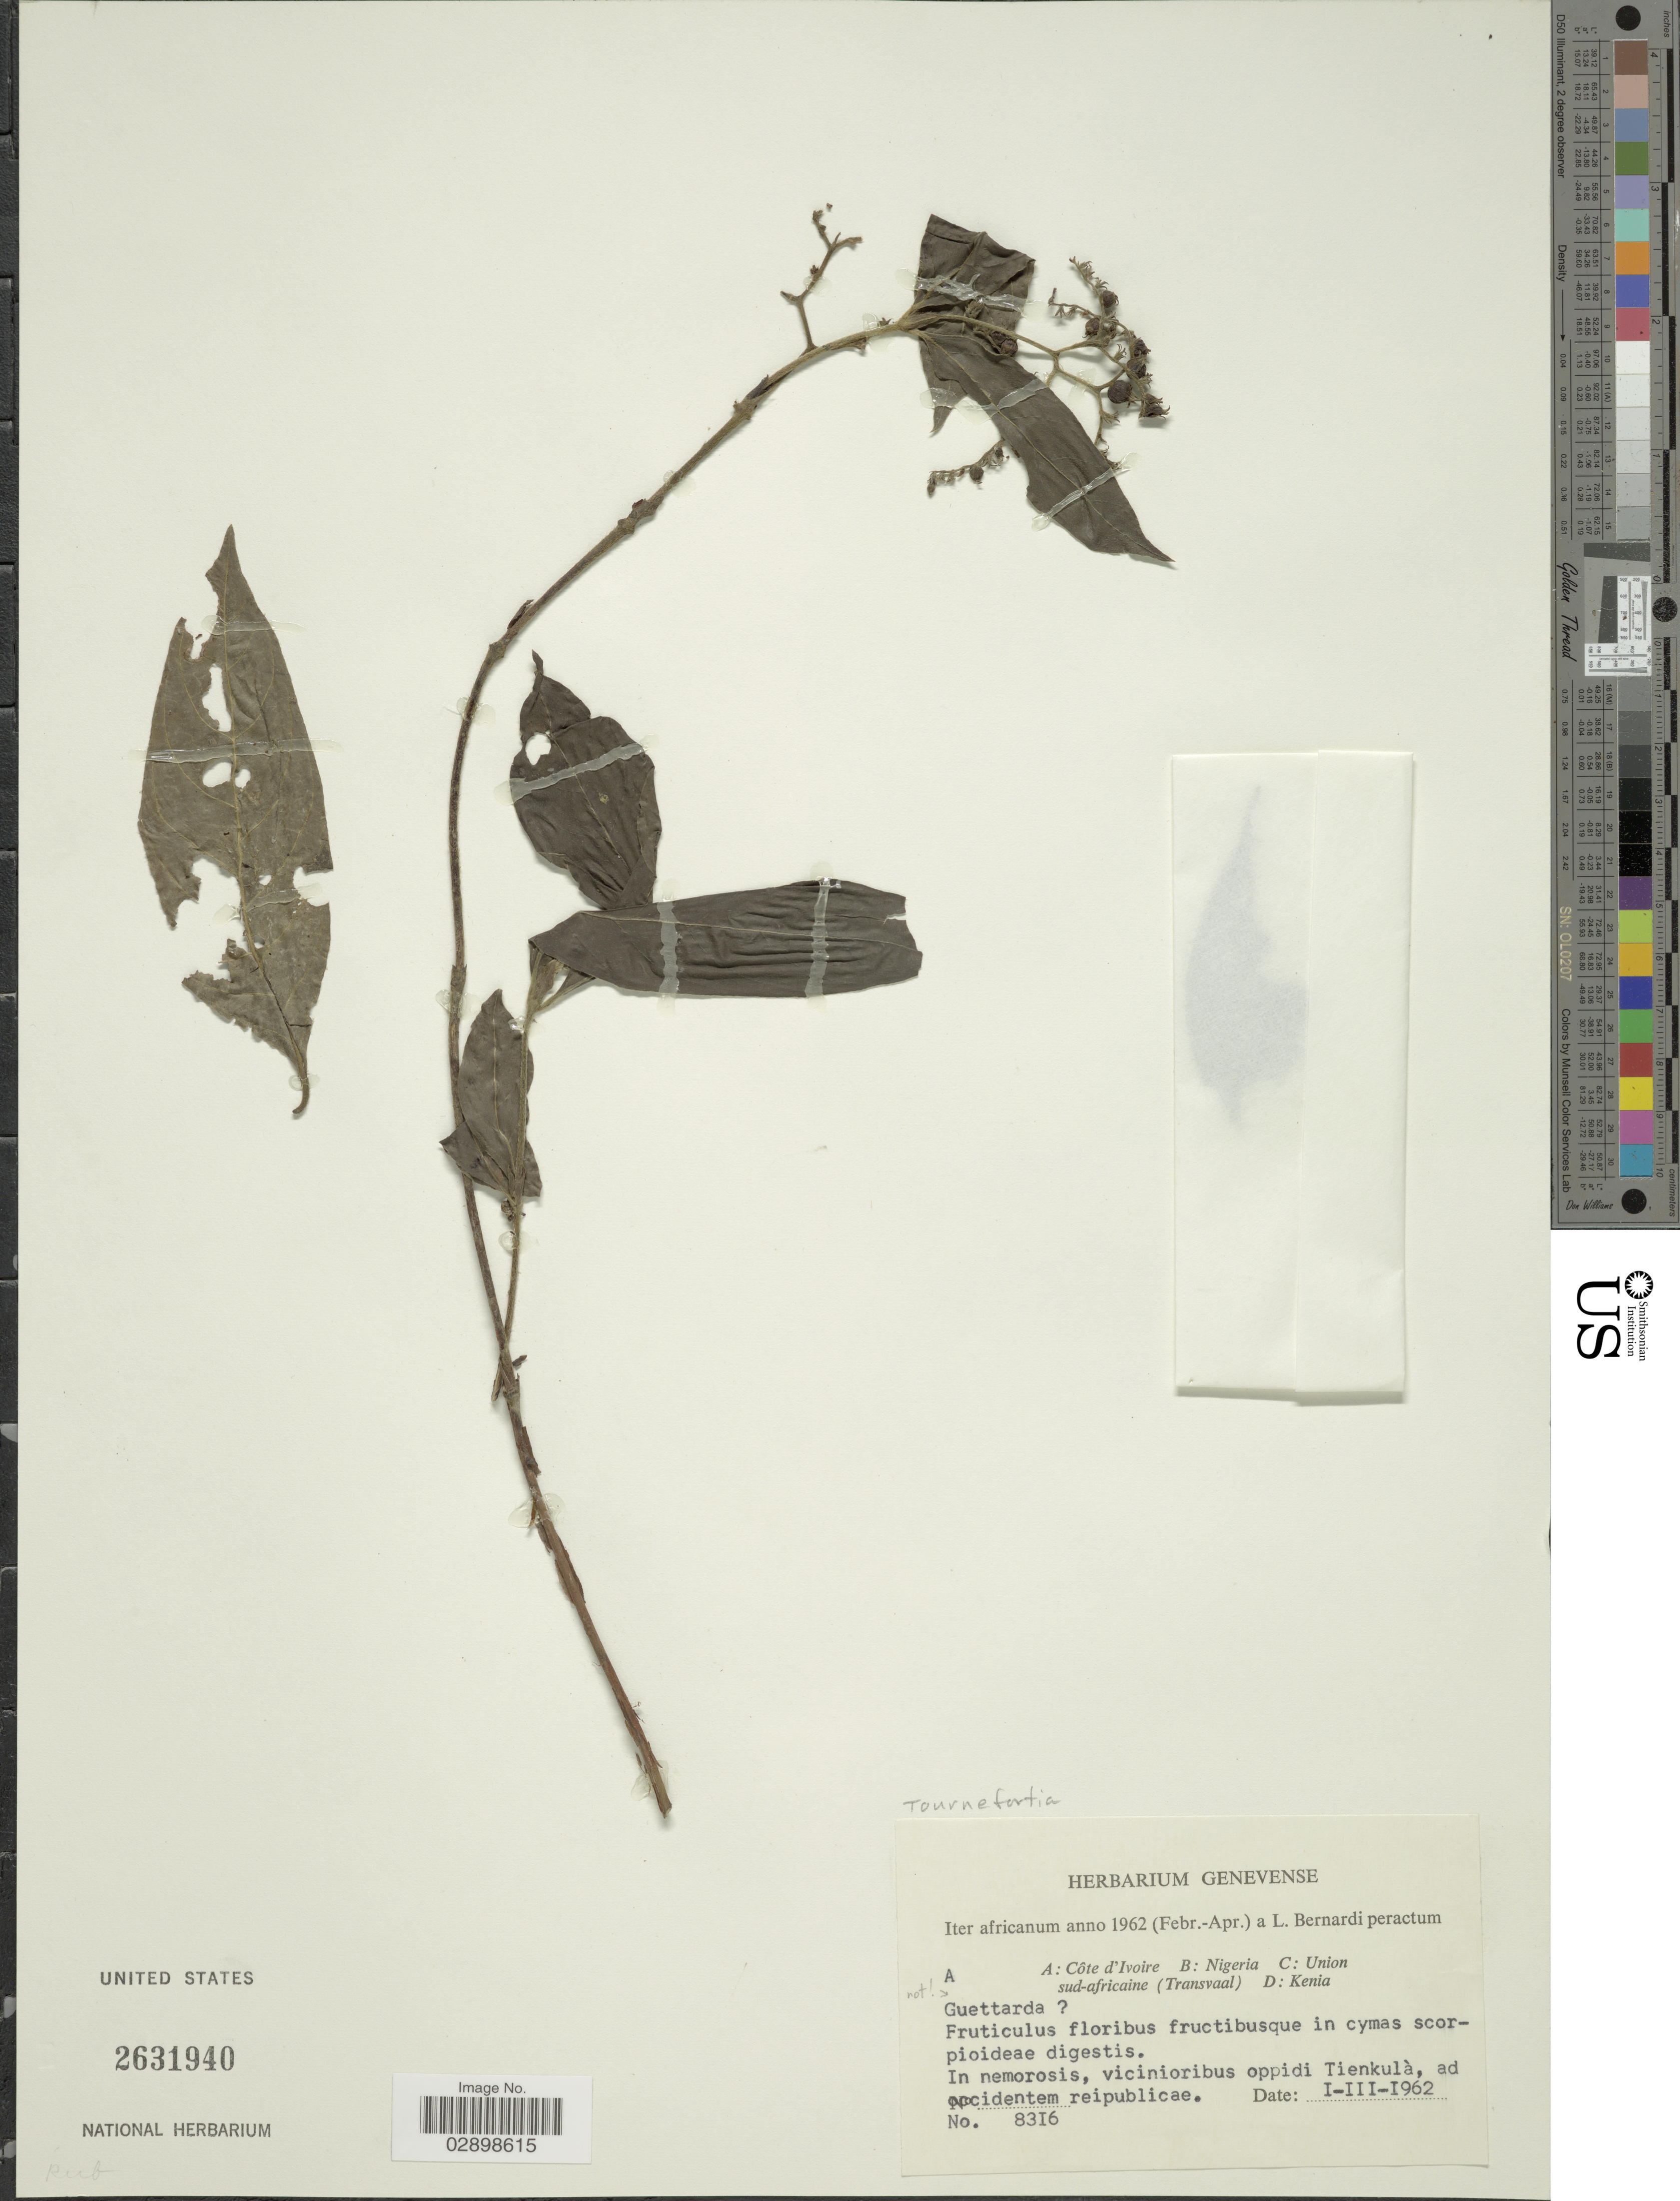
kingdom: Plantae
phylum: Tracheophyta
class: Magnoliopsida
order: Boraginales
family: Heliotropiaceae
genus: Tournefortia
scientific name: Tournefortia sp.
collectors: L. Bernardi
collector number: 8316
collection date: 1962-03-01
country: Ivory Coast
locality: In nemorosis, vicinioribus oppidi Tienkulà, ad occidentem reipublicae.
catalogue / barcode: US 2631940